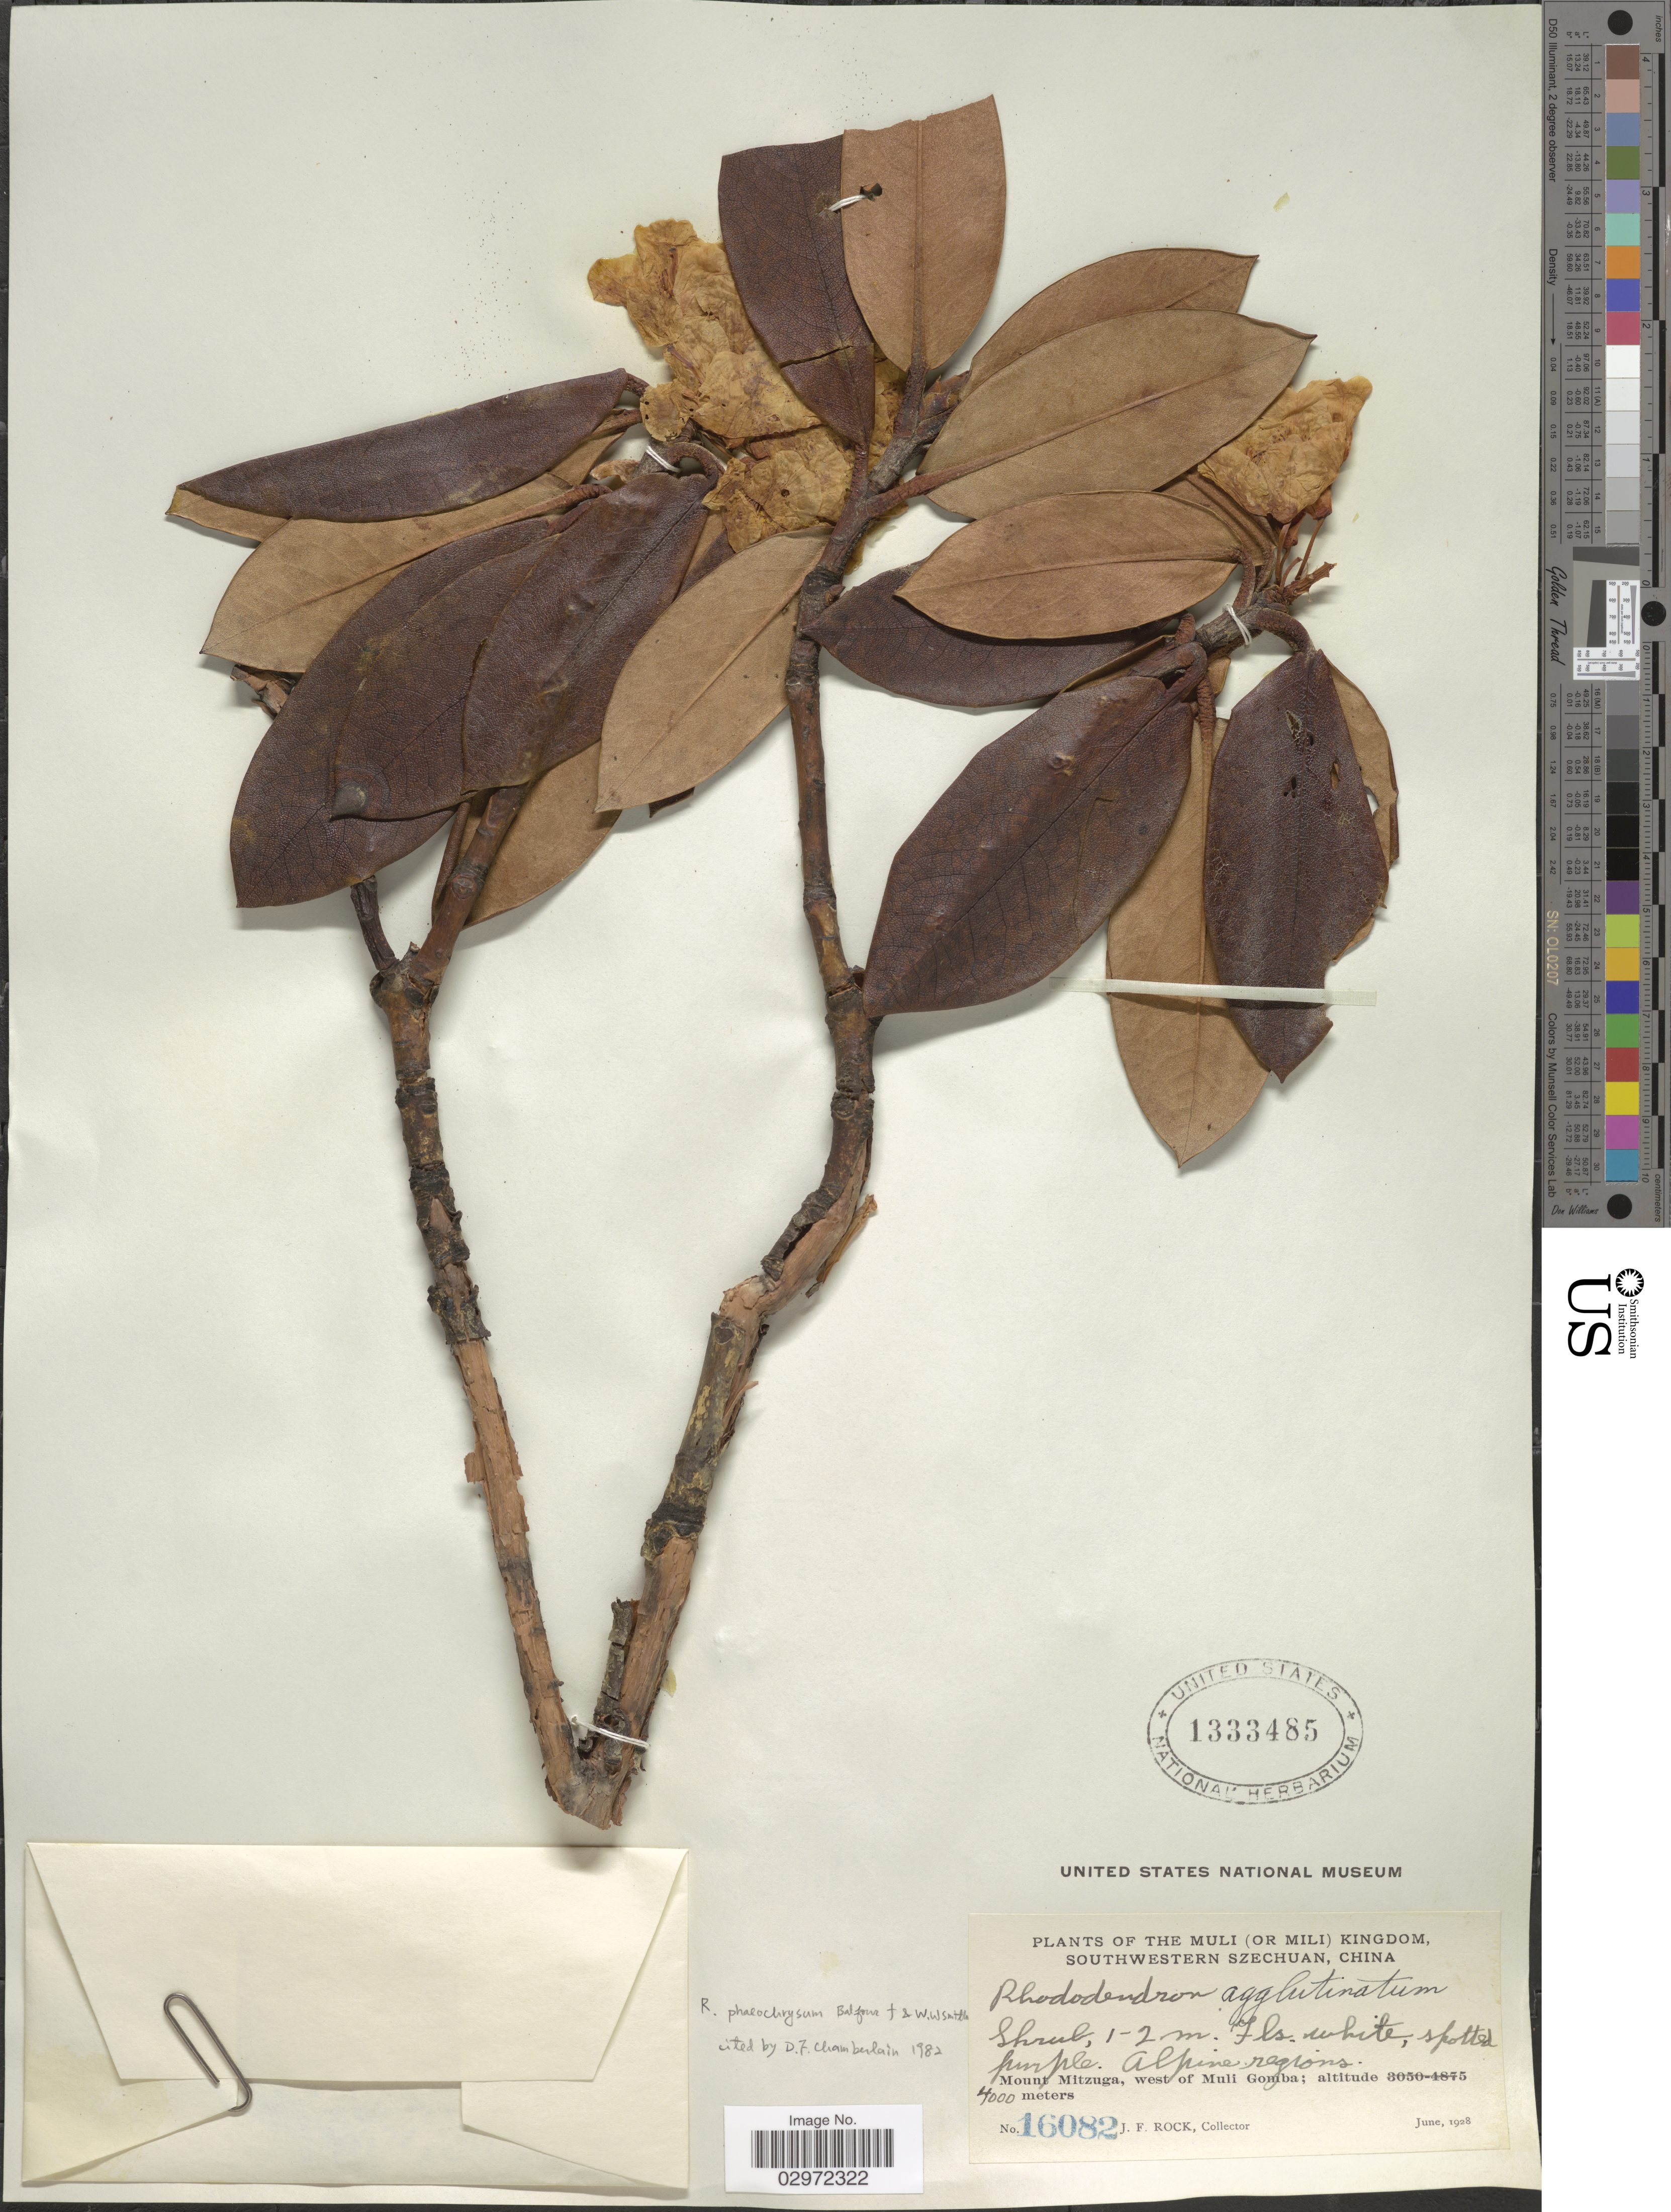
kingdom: Plantae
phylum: Tracheophyta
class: Magnoliopsida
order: Ericales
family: Ericaceae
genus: Rhododendron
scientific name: Rhododendron phaeochrysum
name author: Balf. f. & W.W. Sm.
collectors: J. Rock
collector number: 16082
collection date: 1928-06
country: China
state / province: Sichuan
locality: The Muli (or Mili) Kingdom southwestern Szechwan, Alpine regions. Mount Mitzuga, west of Muli Gomba.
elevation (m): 4000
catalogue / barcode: US 1333485